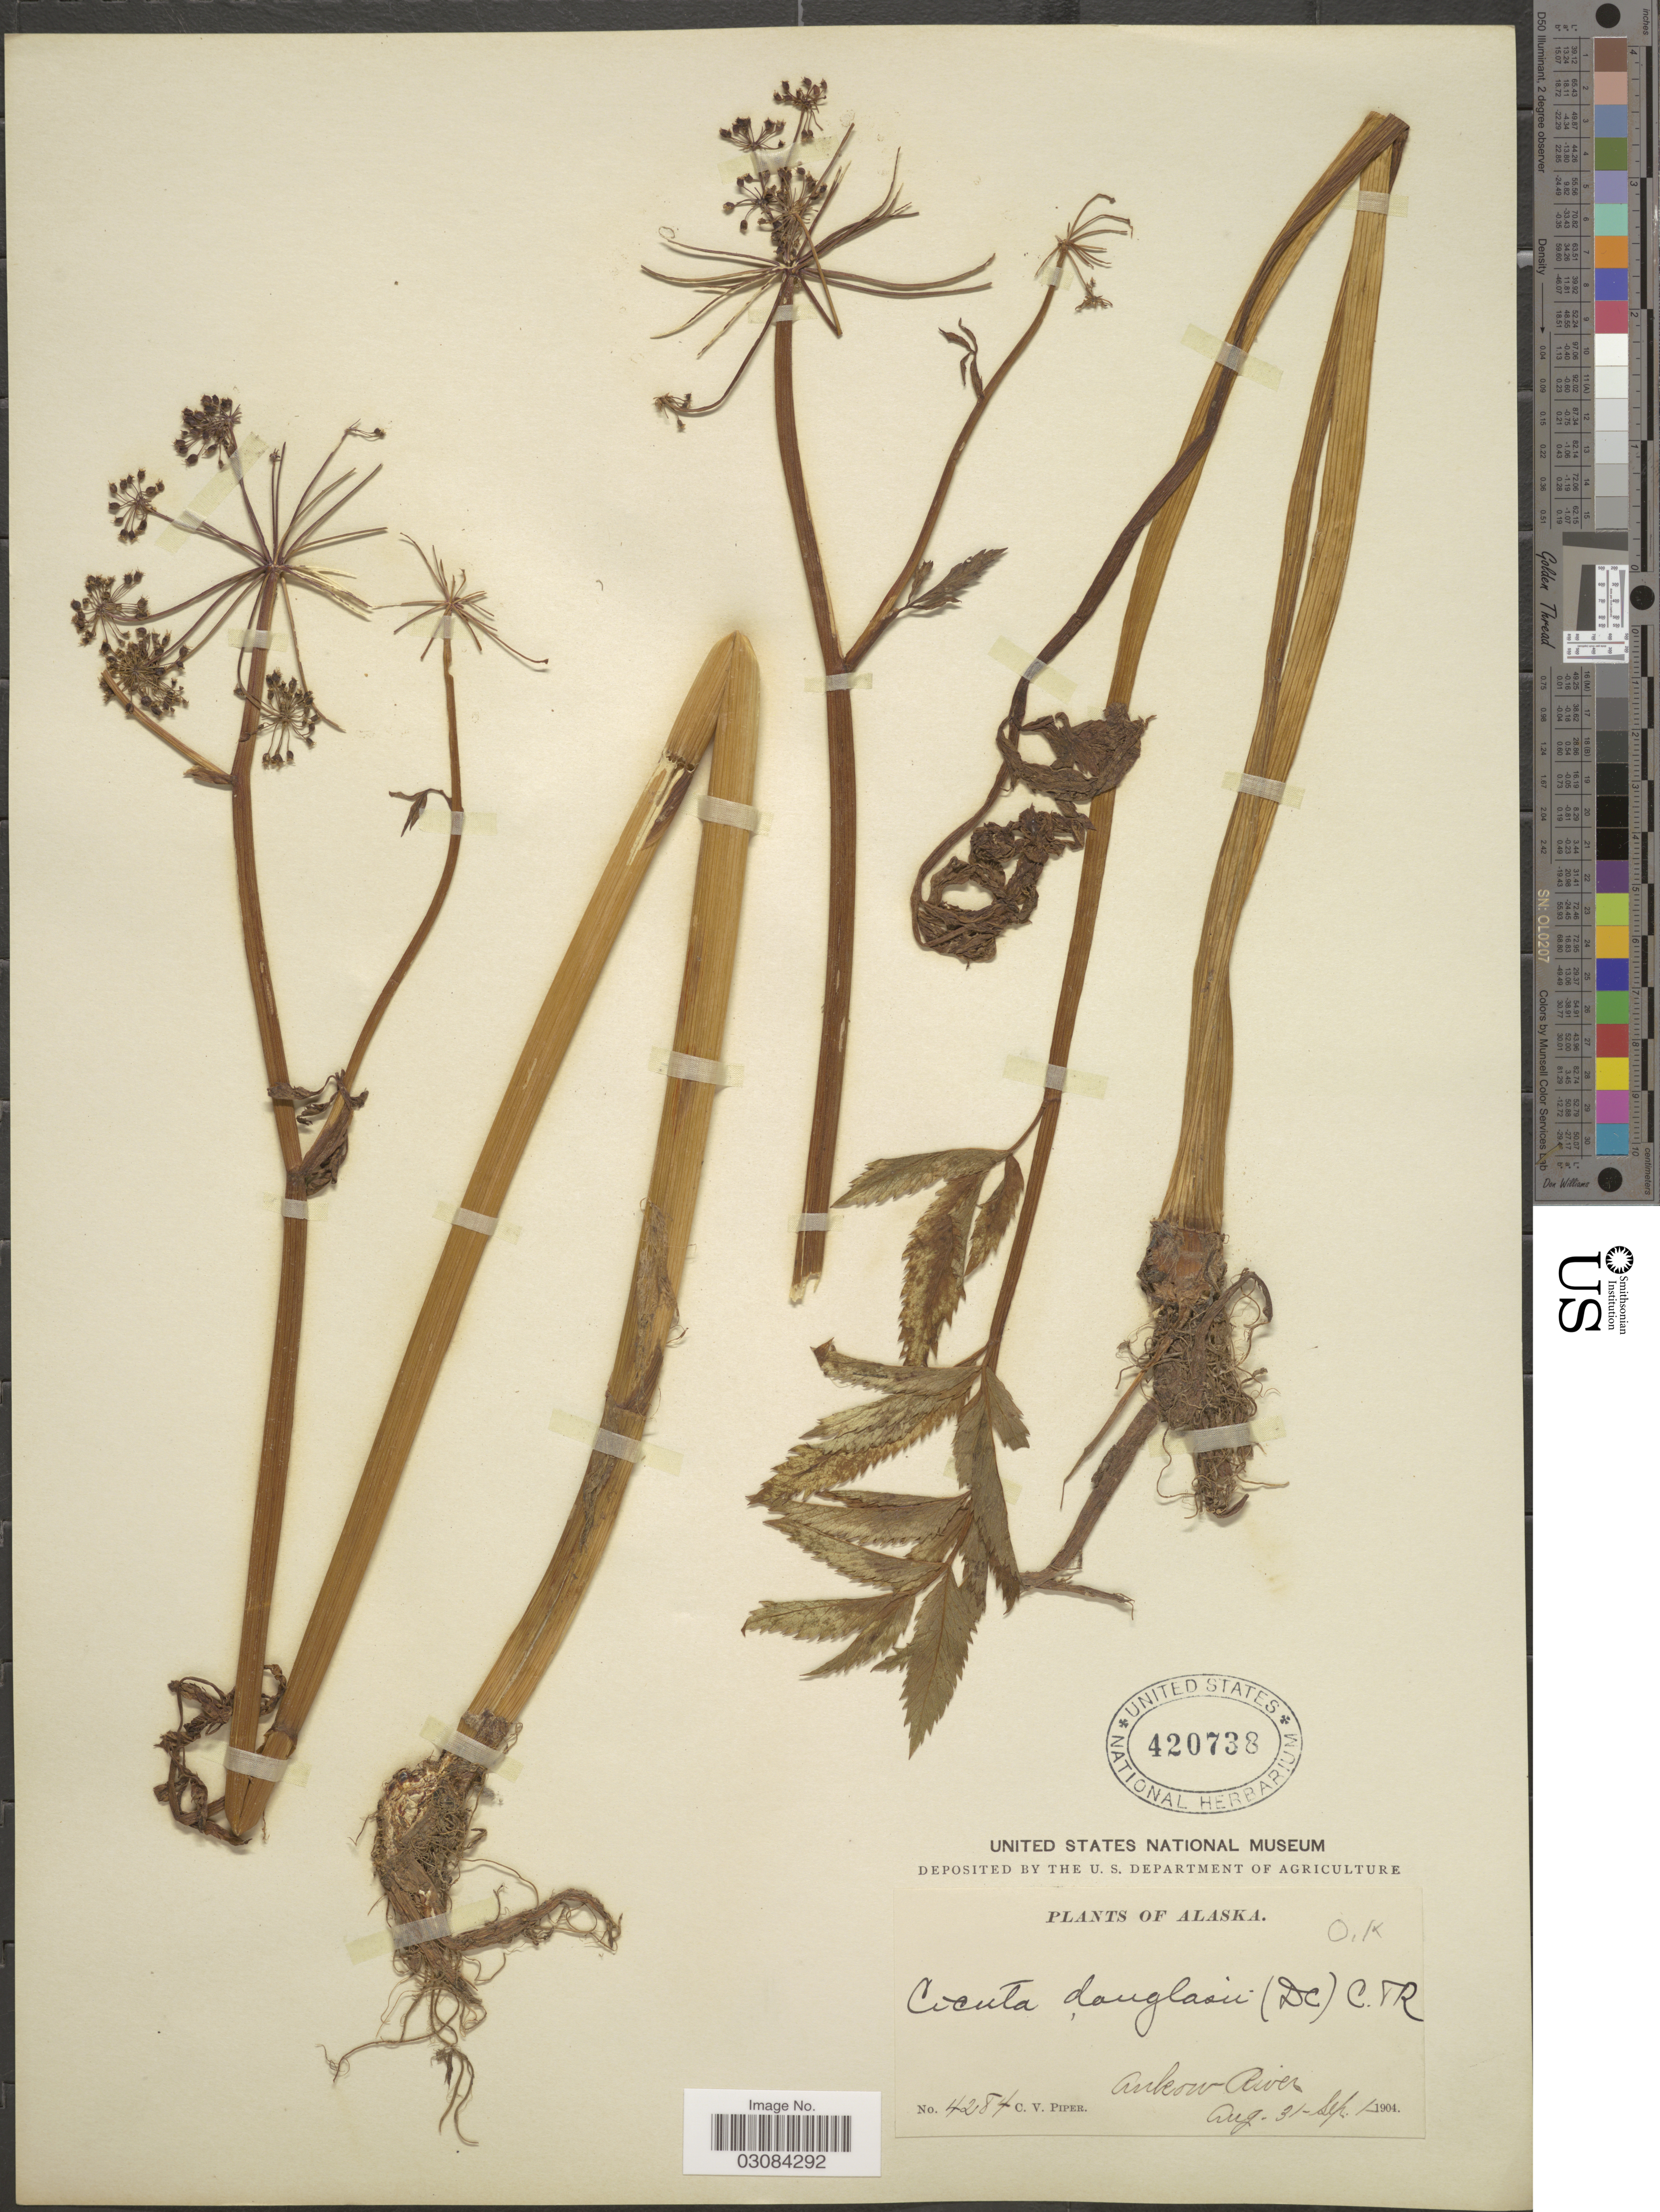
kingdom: Plantae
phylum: Tracheophyta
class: Magnoliopsida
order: Apiales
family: Apiaceae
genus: Cicuta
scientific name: Cicuta douglasii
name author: (DC.) J.M. Coult. & Rose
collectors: C. V. Piper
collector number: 4284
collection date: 1901-08-31/1904-09-01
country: United States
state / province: Alaska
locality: Ankow River.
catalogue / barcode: US 420738